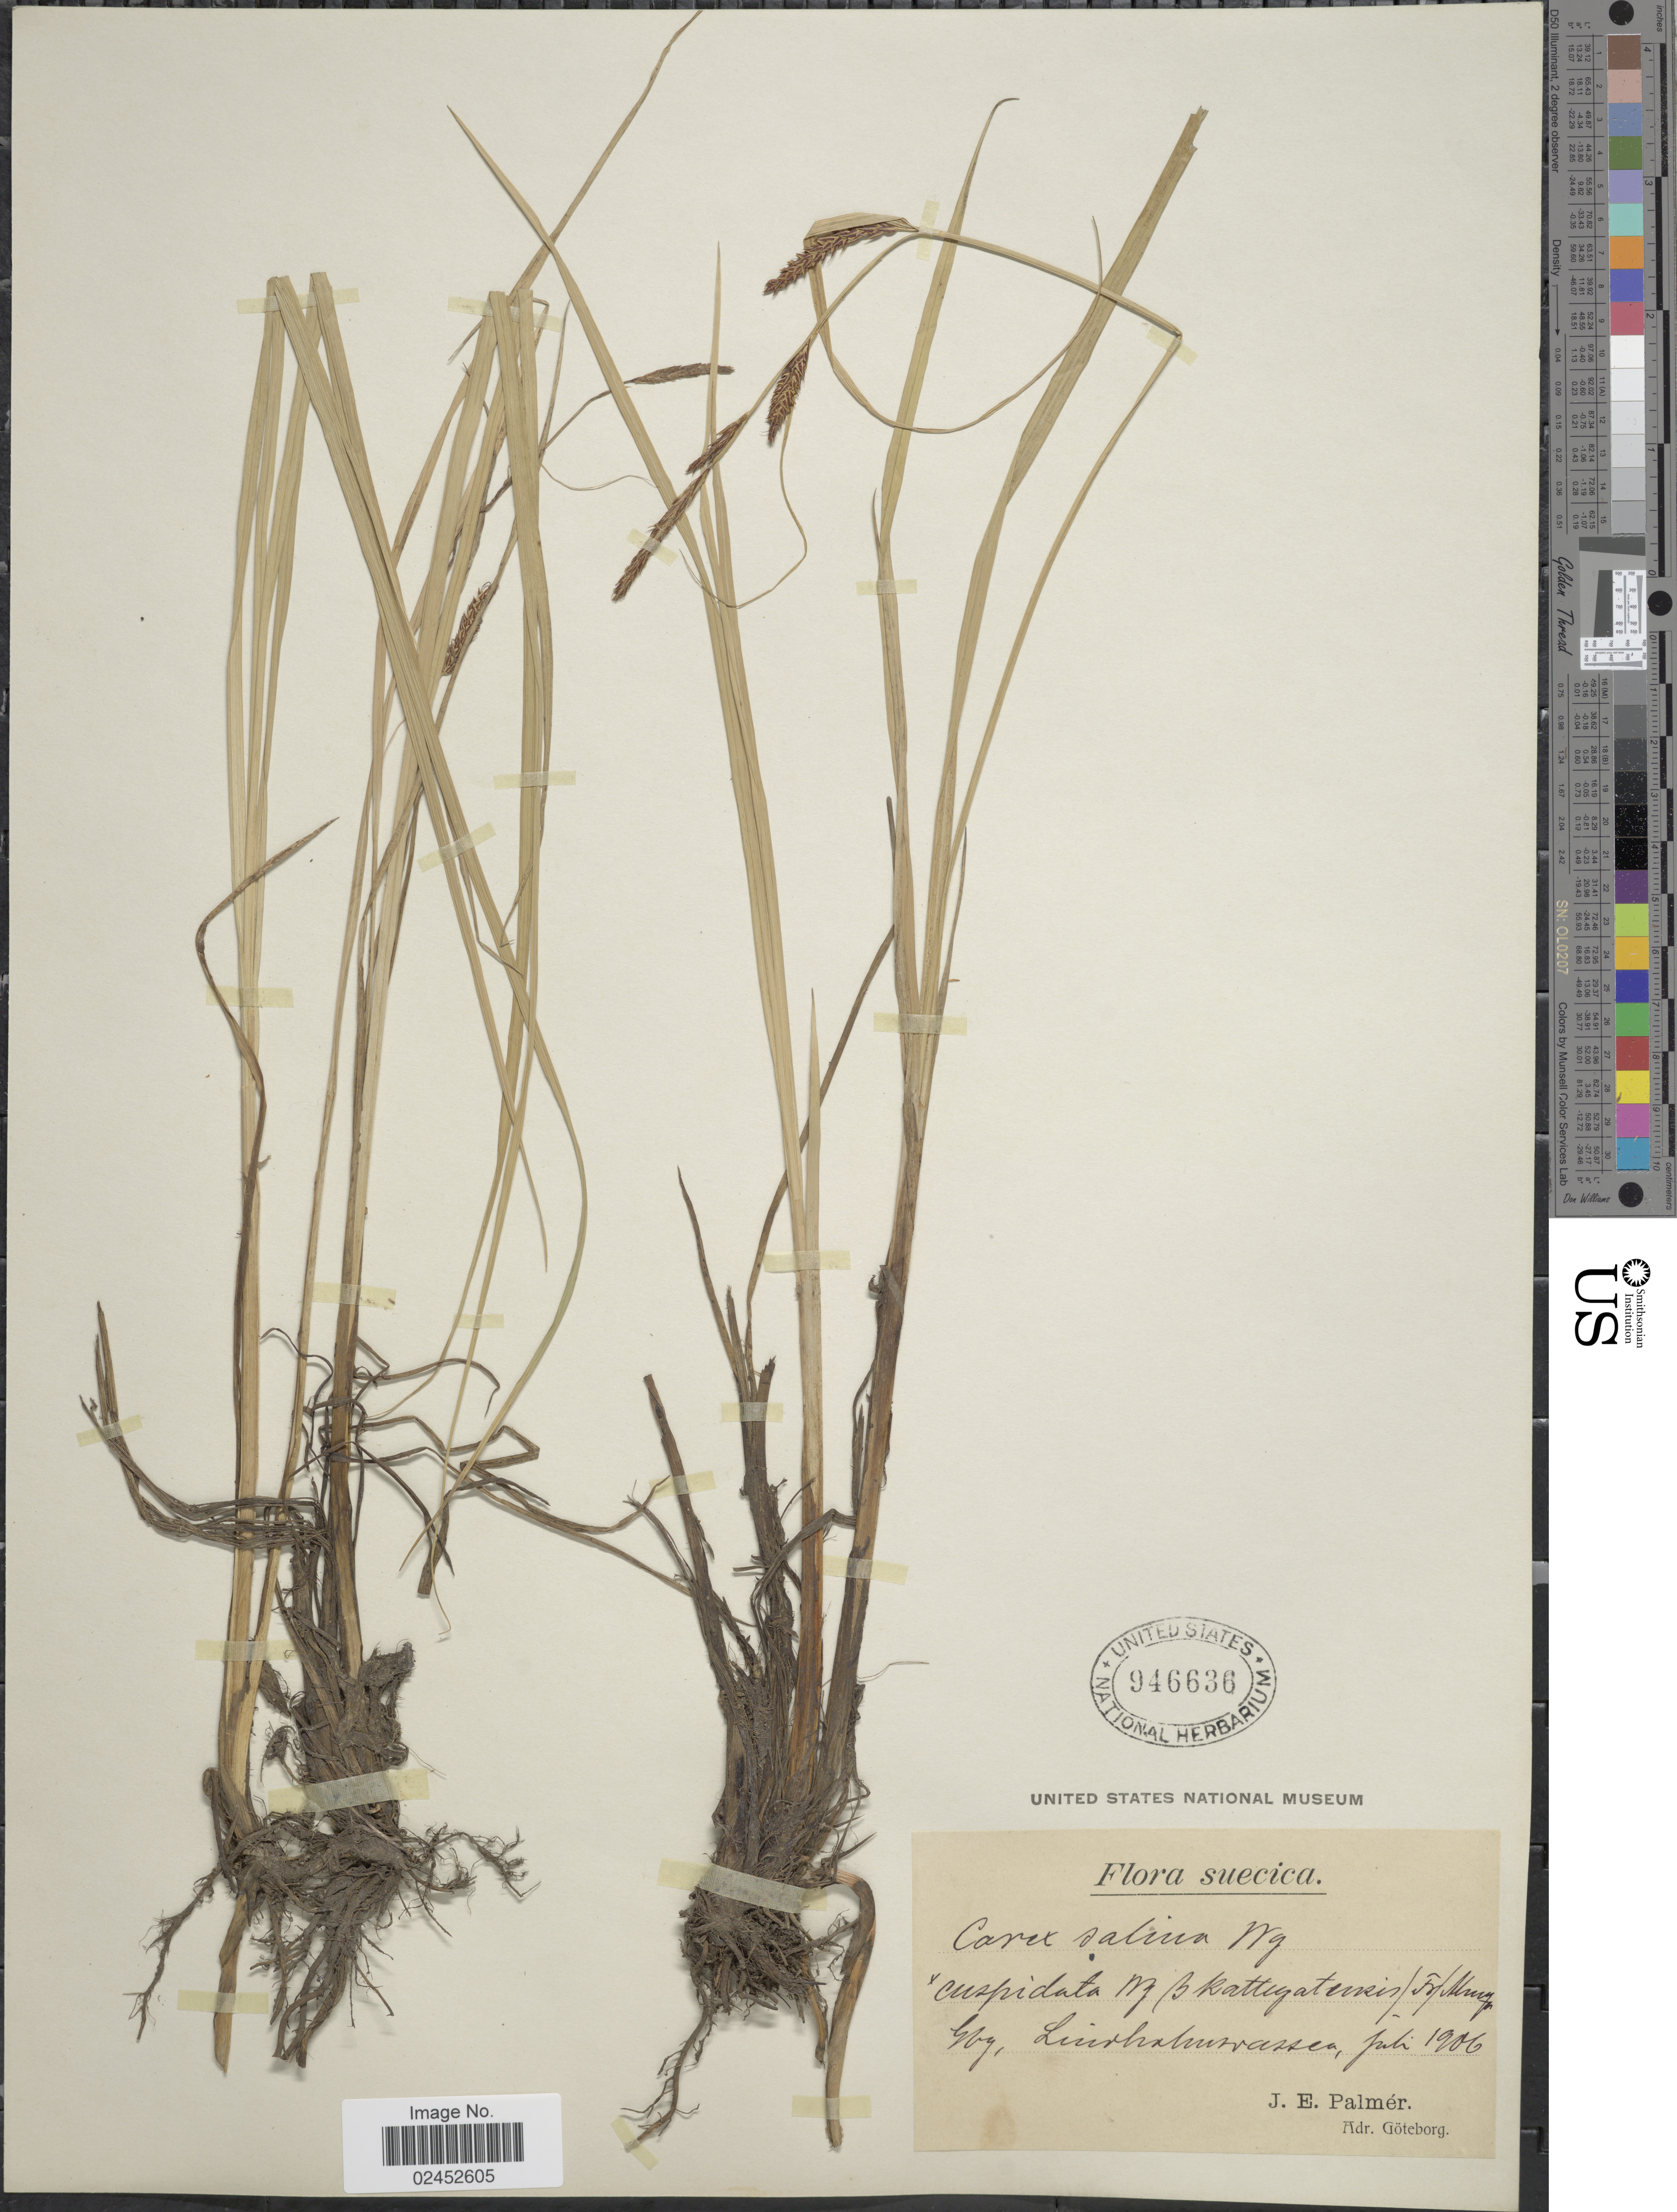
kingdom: Plantae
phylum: Tracheophyta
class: Liliopsida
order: Poales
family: Cyperaceae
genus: Carex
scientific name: Carex salina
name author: Wahlenb.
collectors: J. E. Palmér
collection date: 1906-07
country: Sweden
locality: Suecica, Gbg, Lindholmsvassen.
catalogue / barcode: US 946636